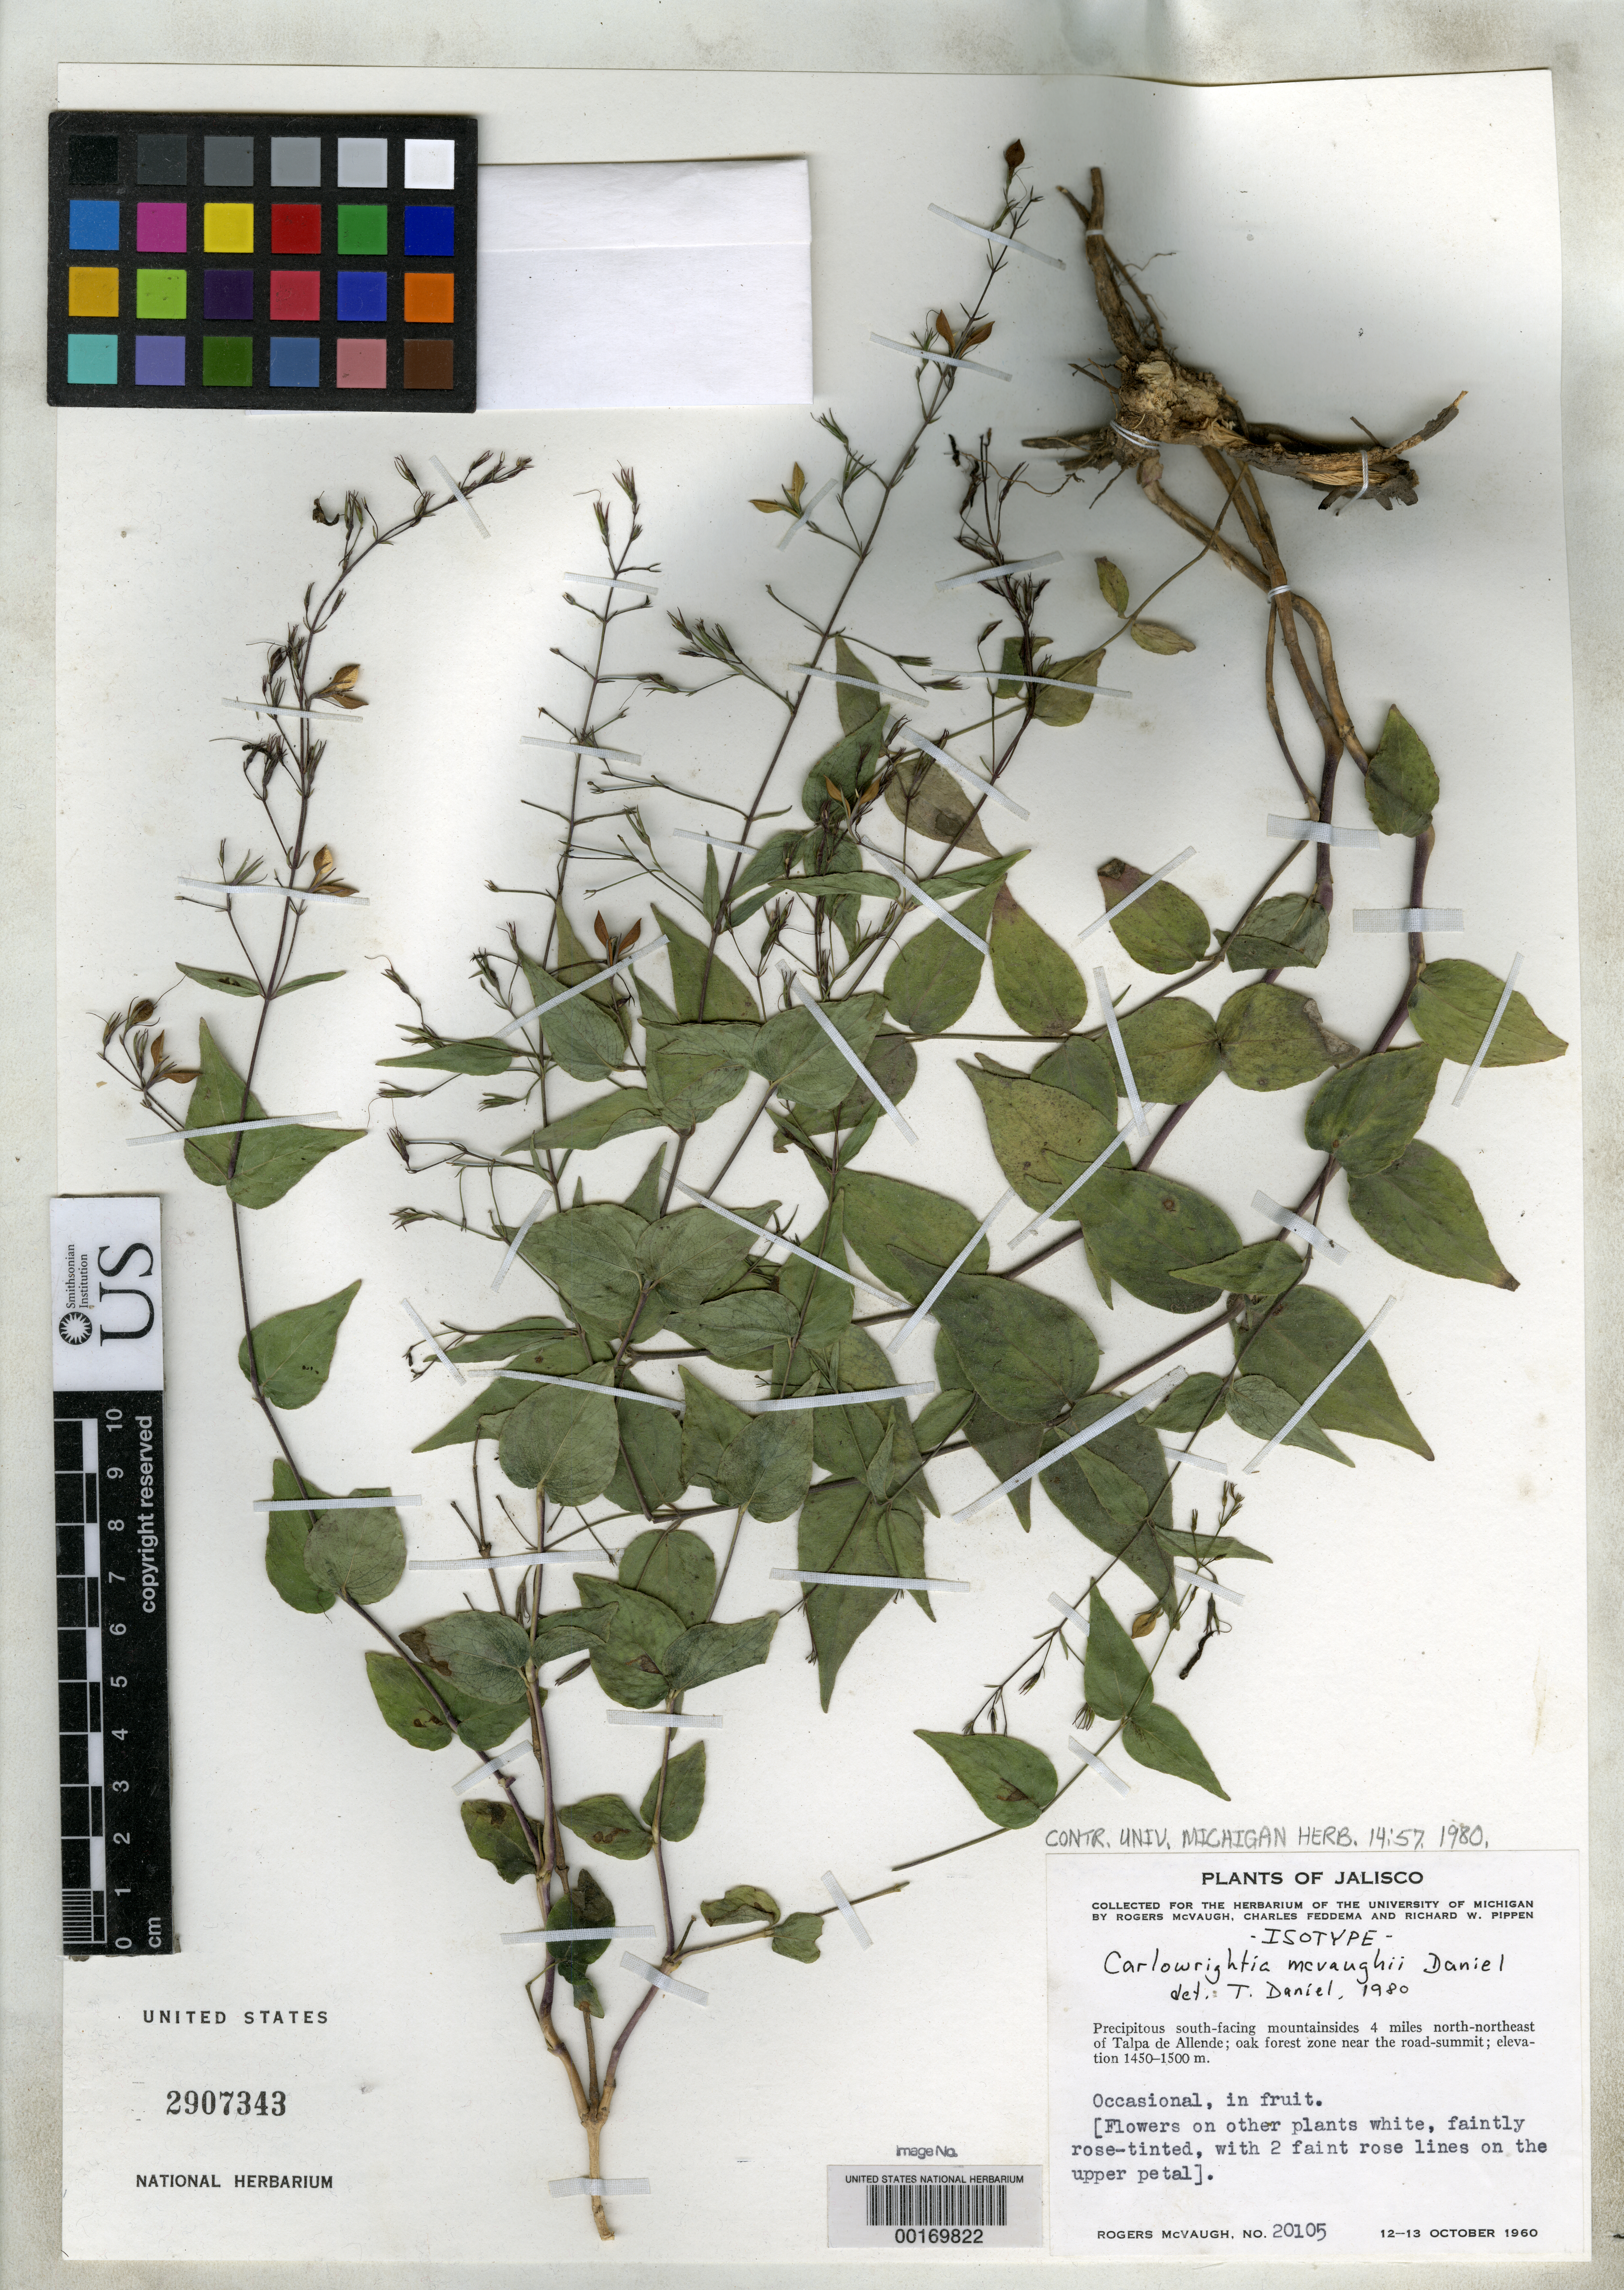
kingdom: Plantae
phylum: Tracheophyta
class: Magnoliopsida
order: Lamiales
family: Acanthaceae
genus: Carlowrightia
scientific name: Carlowrightia mcvaughii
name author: T.F. Daniel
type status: Isotype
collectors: R. McVaugh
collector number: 20105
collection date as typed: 12 Oct 1960 to 13 Oct 1960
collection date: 1960-10-12/1960-10-13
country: Mexico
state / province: Jalisco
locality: Precipitous S-facing mountain sides 4 mi NNE of Talpa de Allende, oak-forest zone near road-summit.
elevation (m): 1450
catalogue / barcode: US 2907343